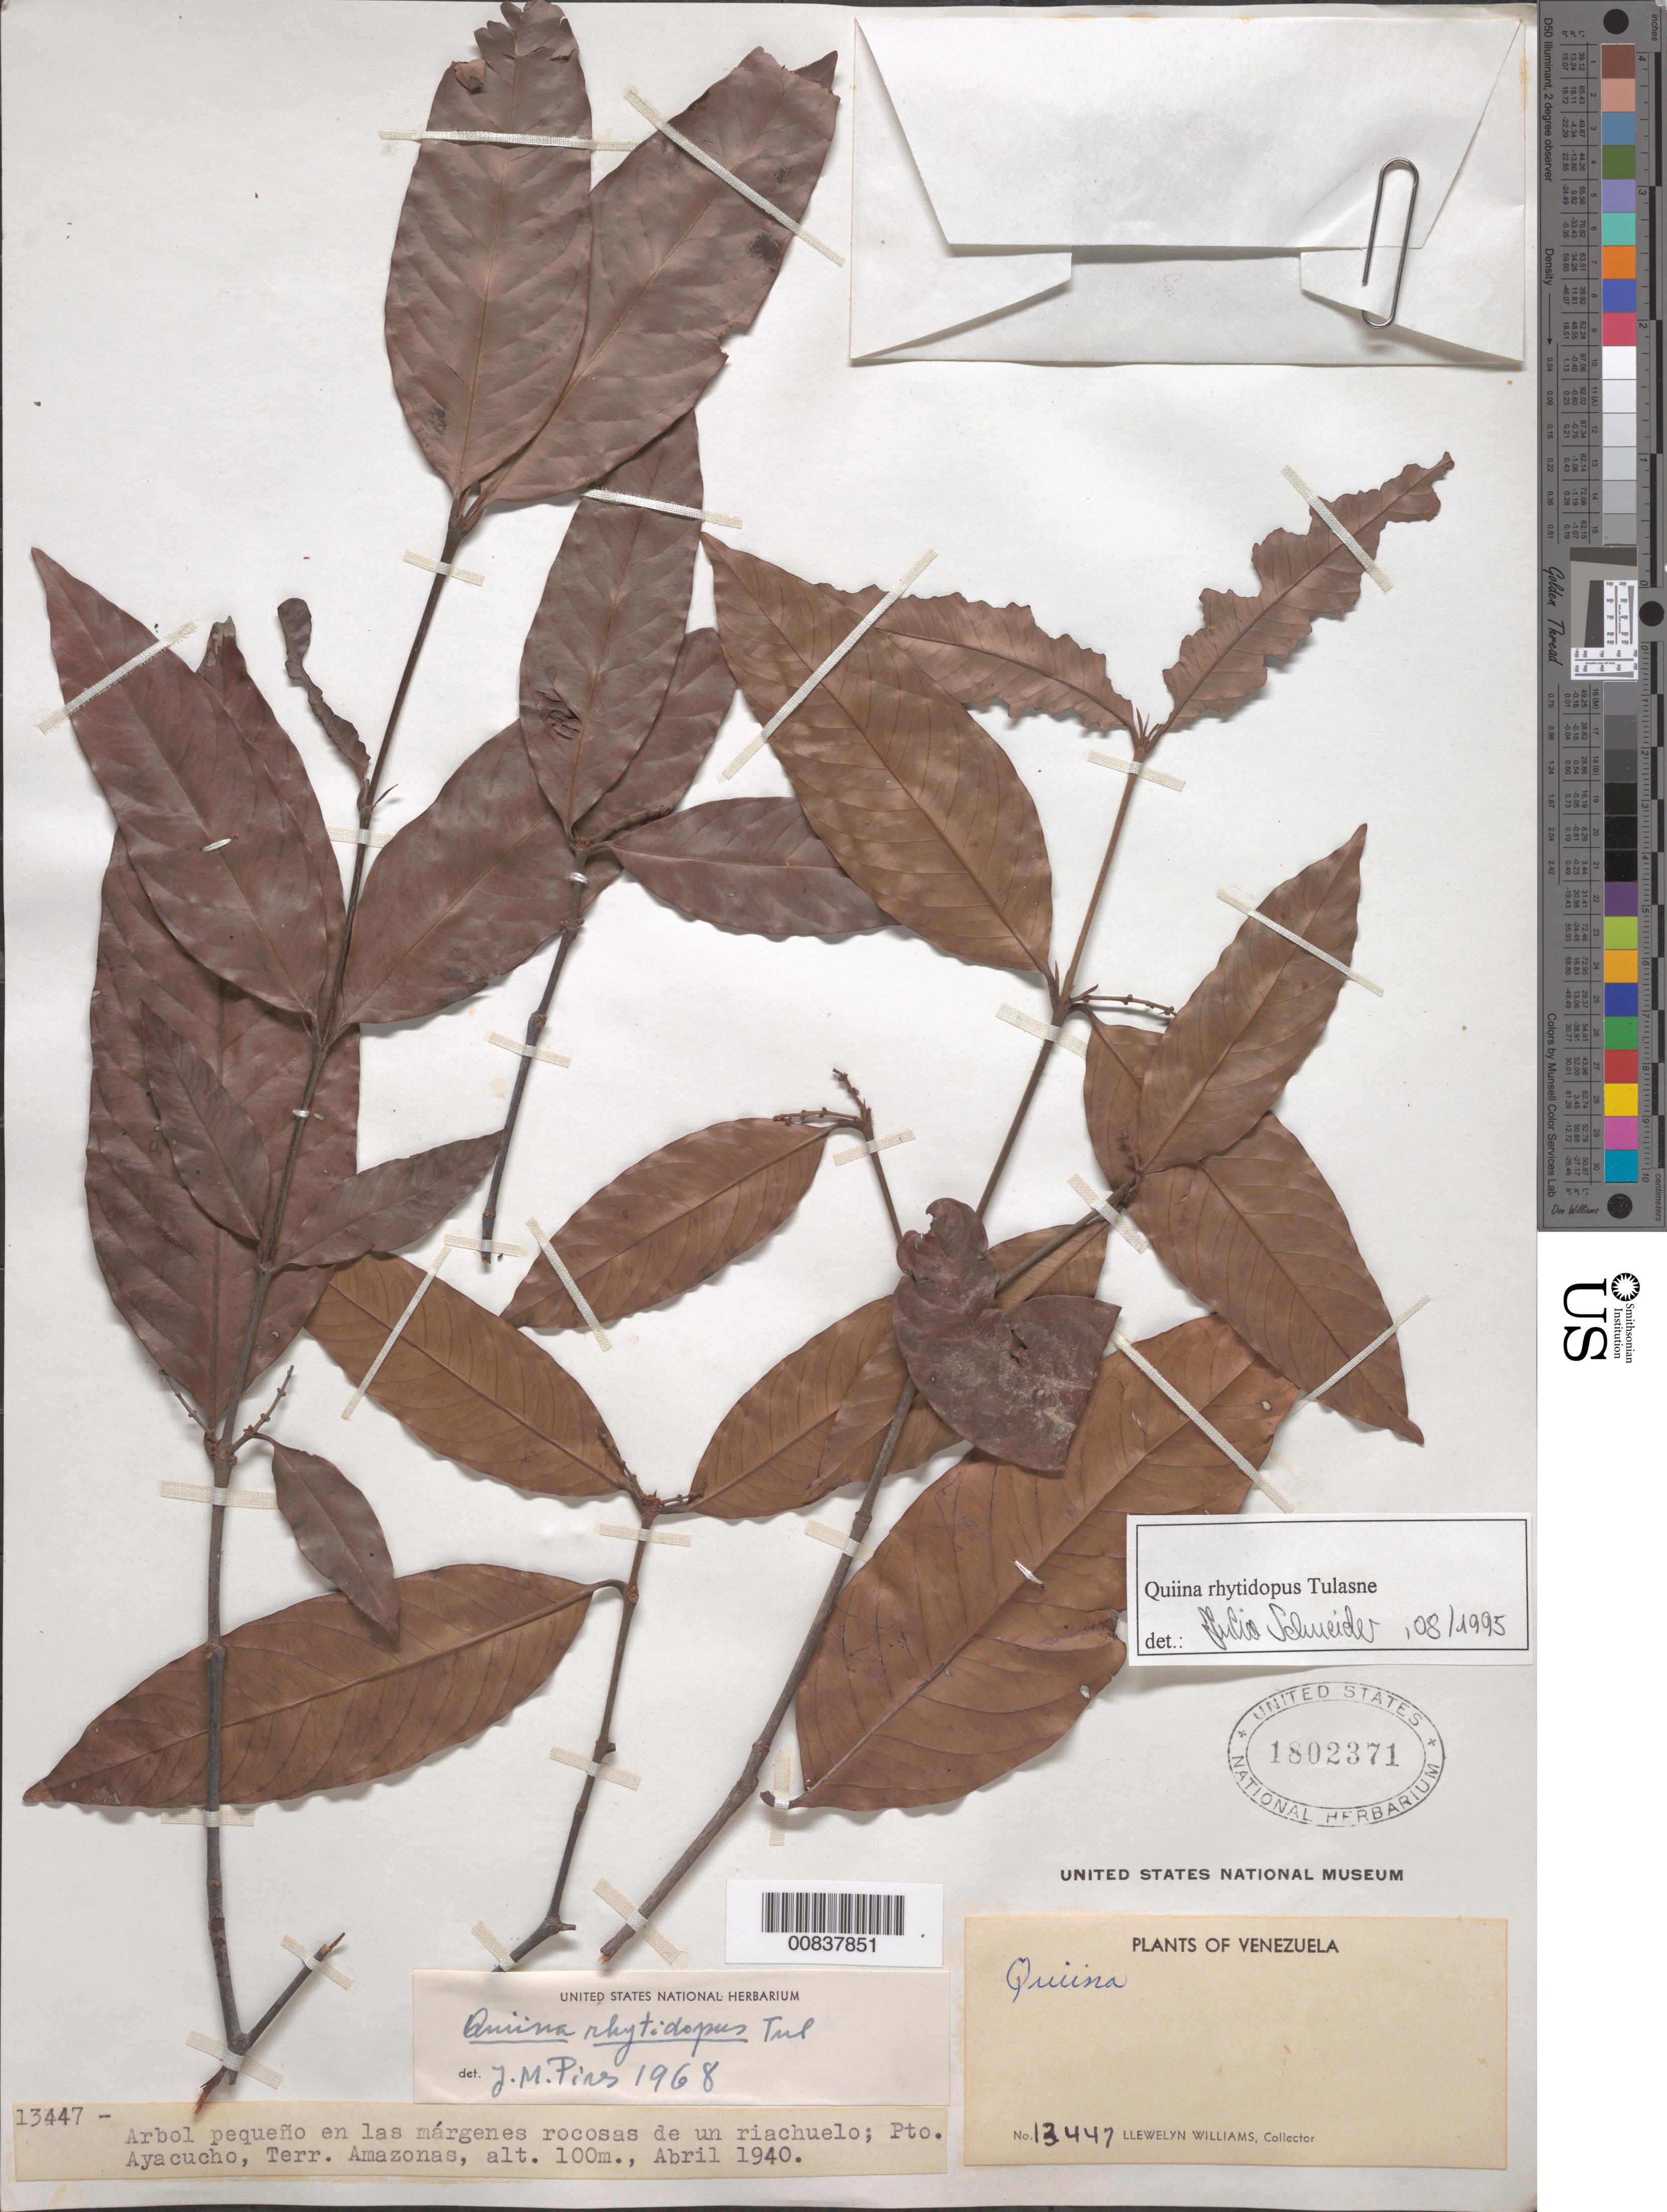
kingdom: Plantae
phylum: Tracheophyta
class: Magnoliopsida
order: Malpighiales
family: Quiinaceae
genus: Quiina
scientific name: Quiina rhytidopus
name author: Tul.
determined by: Schneider, J.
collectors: Ll. Williams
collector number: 13447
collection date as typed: Apr-40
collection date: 1940-04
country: Venezuela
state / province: Amazonas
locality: Puerto Ayacucho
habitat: Margenes rocosas de un riachuelo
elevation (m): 100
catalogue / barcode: US 1802371